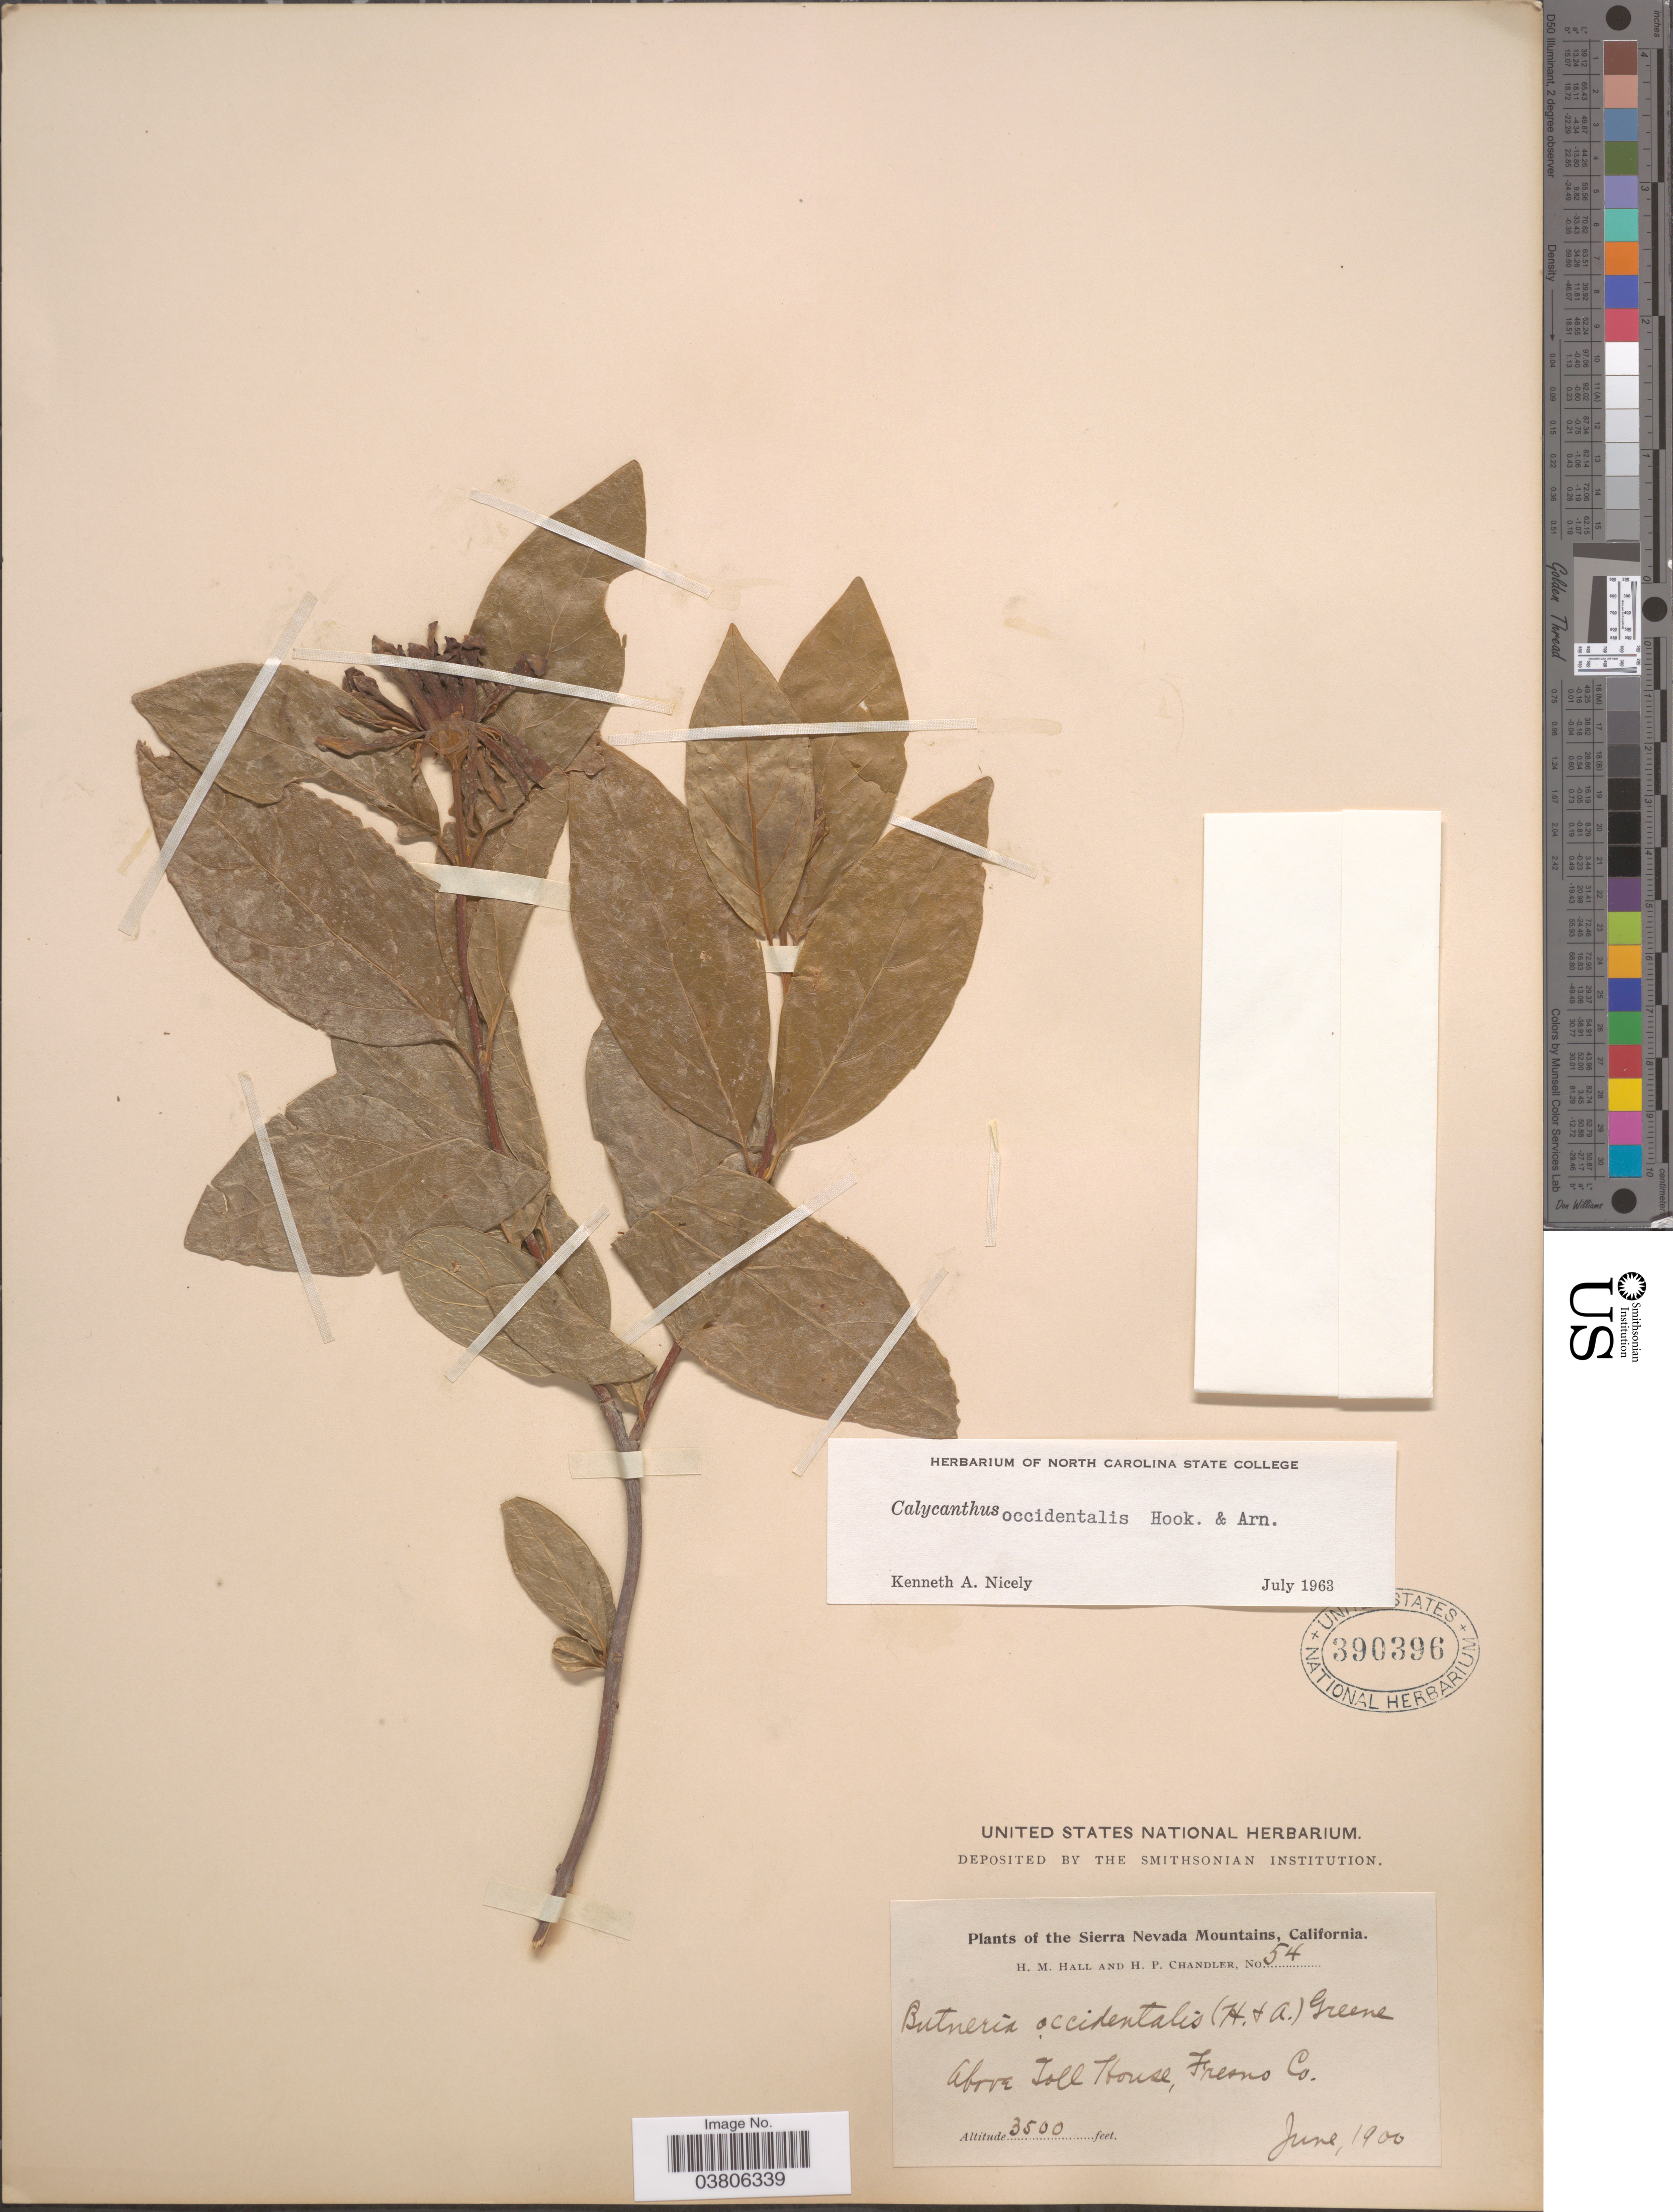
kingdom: Plantae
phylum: Tracheophyta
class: Magnoliopsida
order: Laurales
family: Calycanthaceae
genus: Calycanthus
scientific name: Calycanthus occidentalis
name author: Hook. & Arn.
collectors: H. M. Hall & H. Chandler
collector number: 54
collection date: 1900-06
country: United States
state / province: California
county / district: Fresno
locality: The Sierra Nevada Mountains. Above Toll House, Fresno Co.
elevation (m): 1067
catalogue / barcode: US 390396